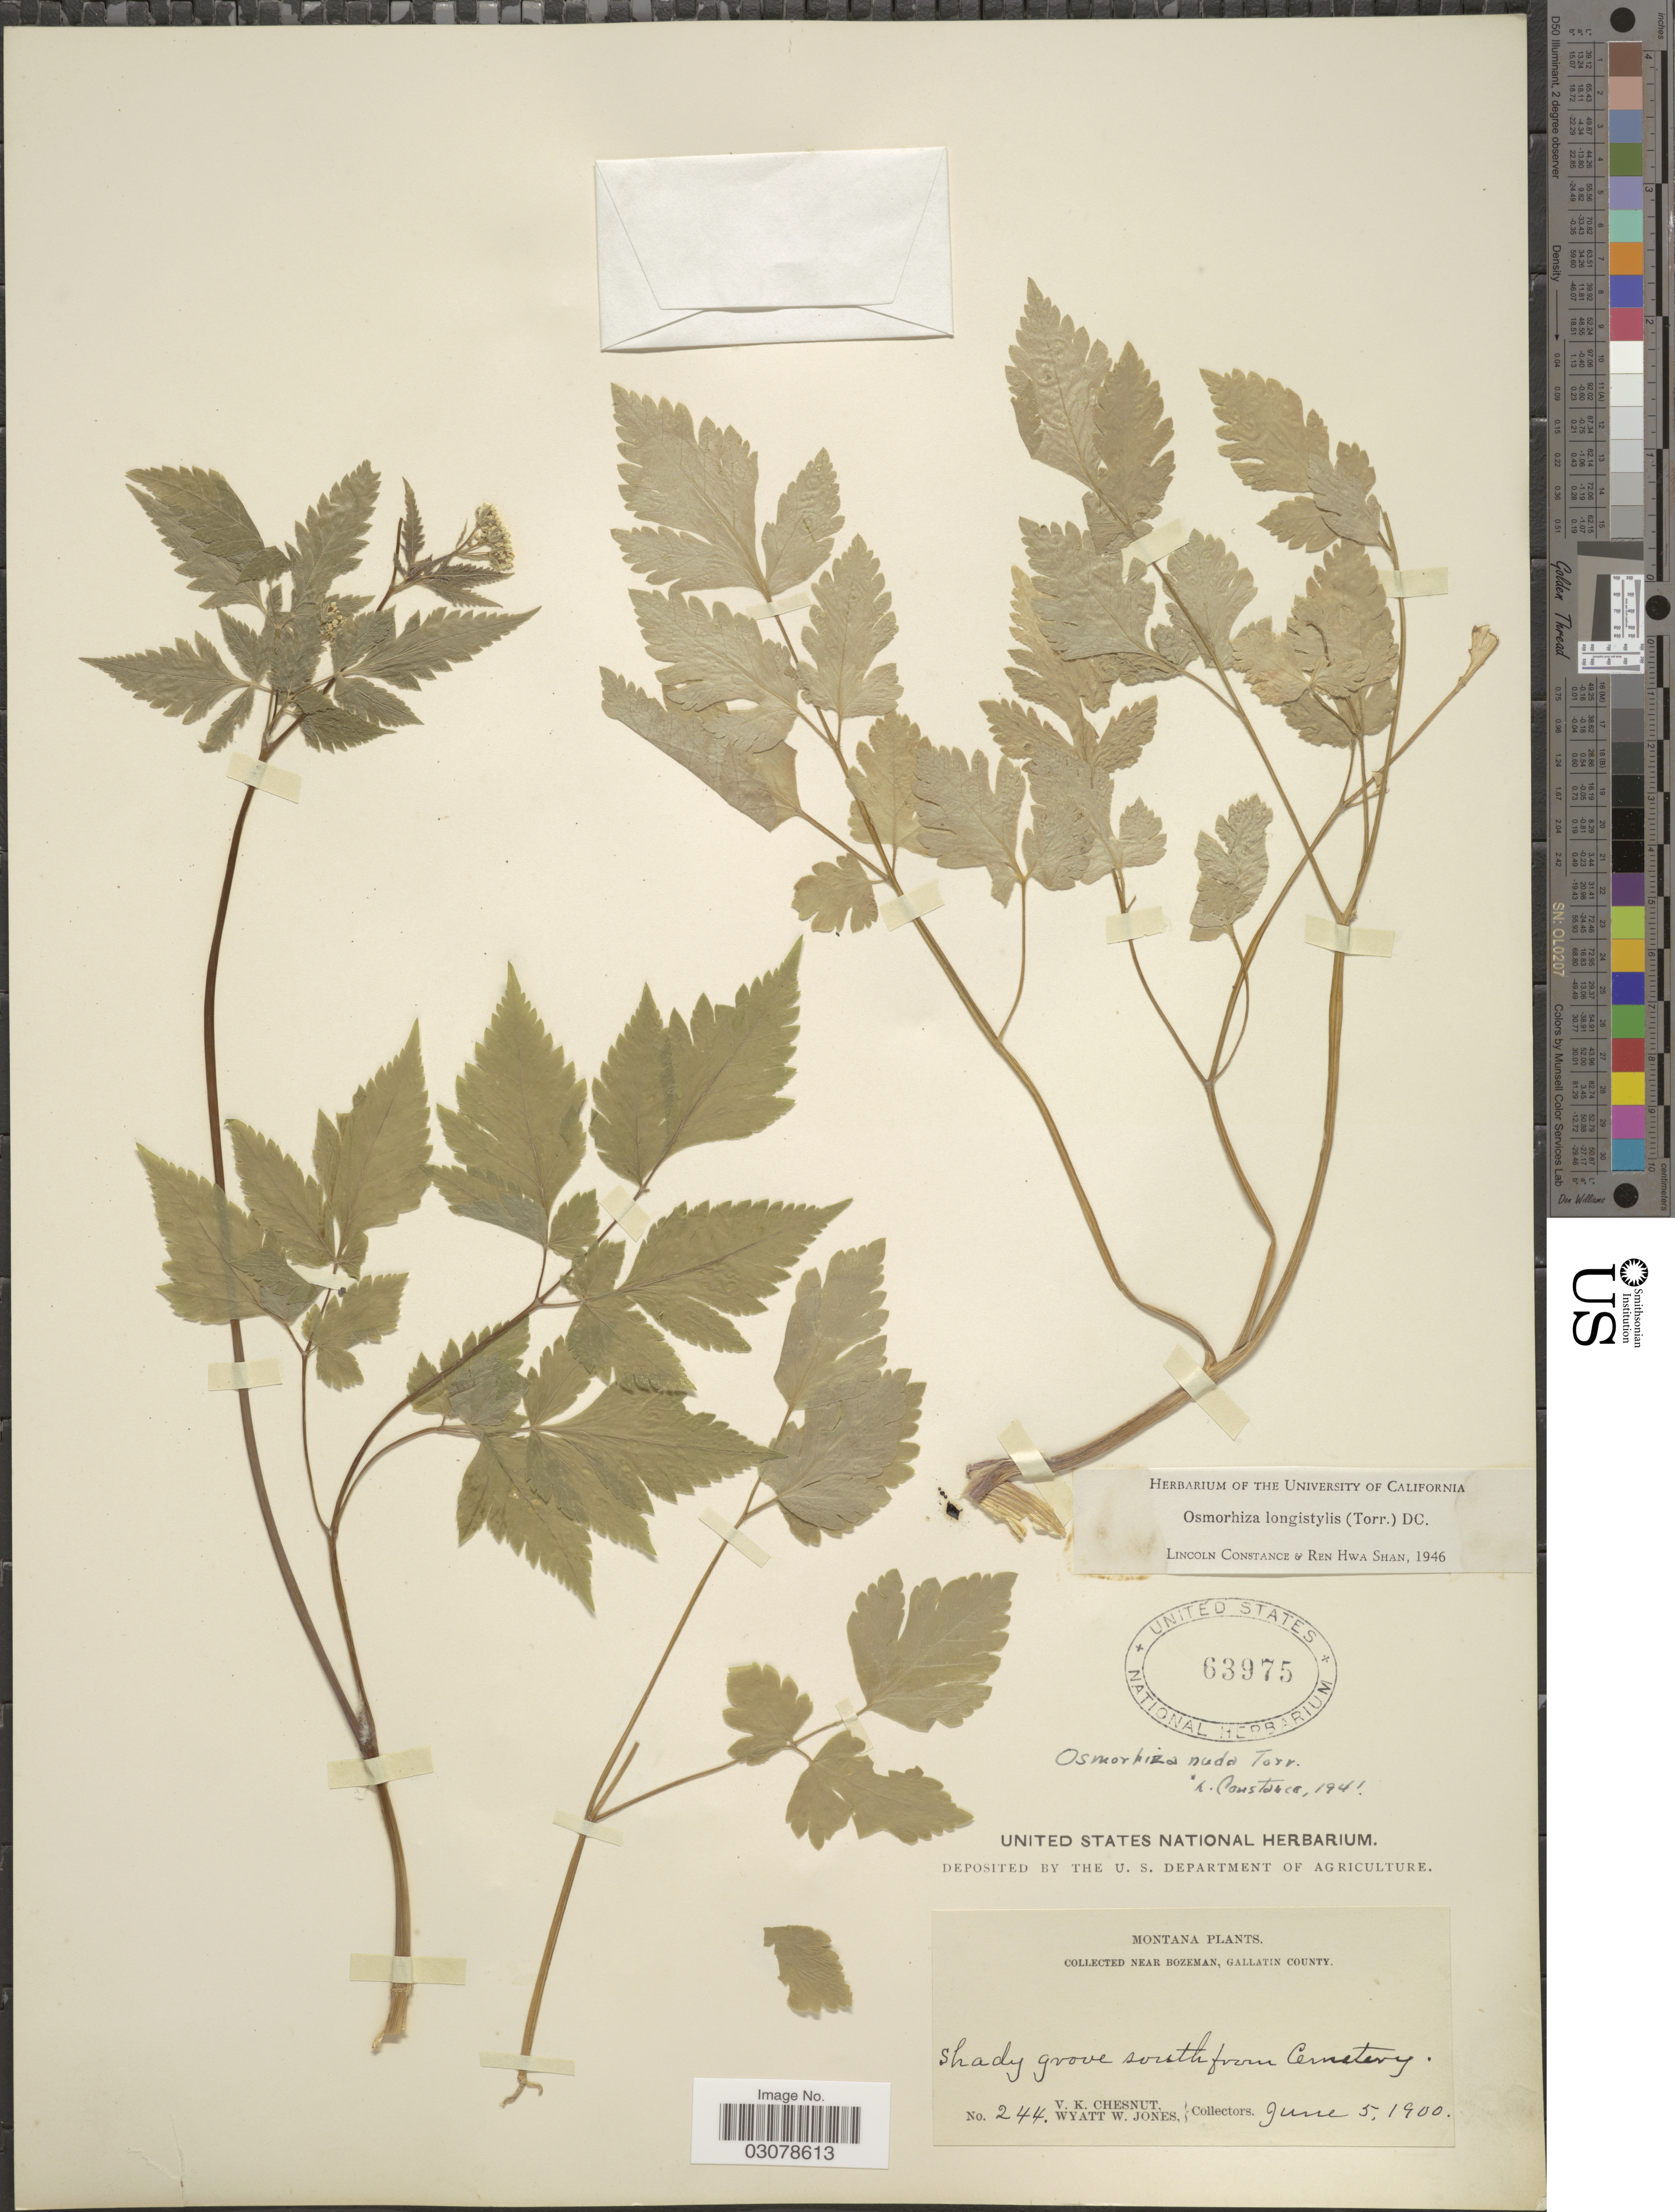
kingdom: Plantae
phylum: Tracheophyta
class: Magnoliopsida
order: Apiales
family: Apiaceae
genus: Osmorhiza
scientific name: Osmorhiza longistylis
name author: (Torr.) DC.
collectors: V. Chesnut & W. W. Jones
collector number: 244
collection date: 1900-06-05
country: United States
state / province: Montana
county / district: Gallatin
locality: Collected near Bozeman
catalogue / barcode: US 63975